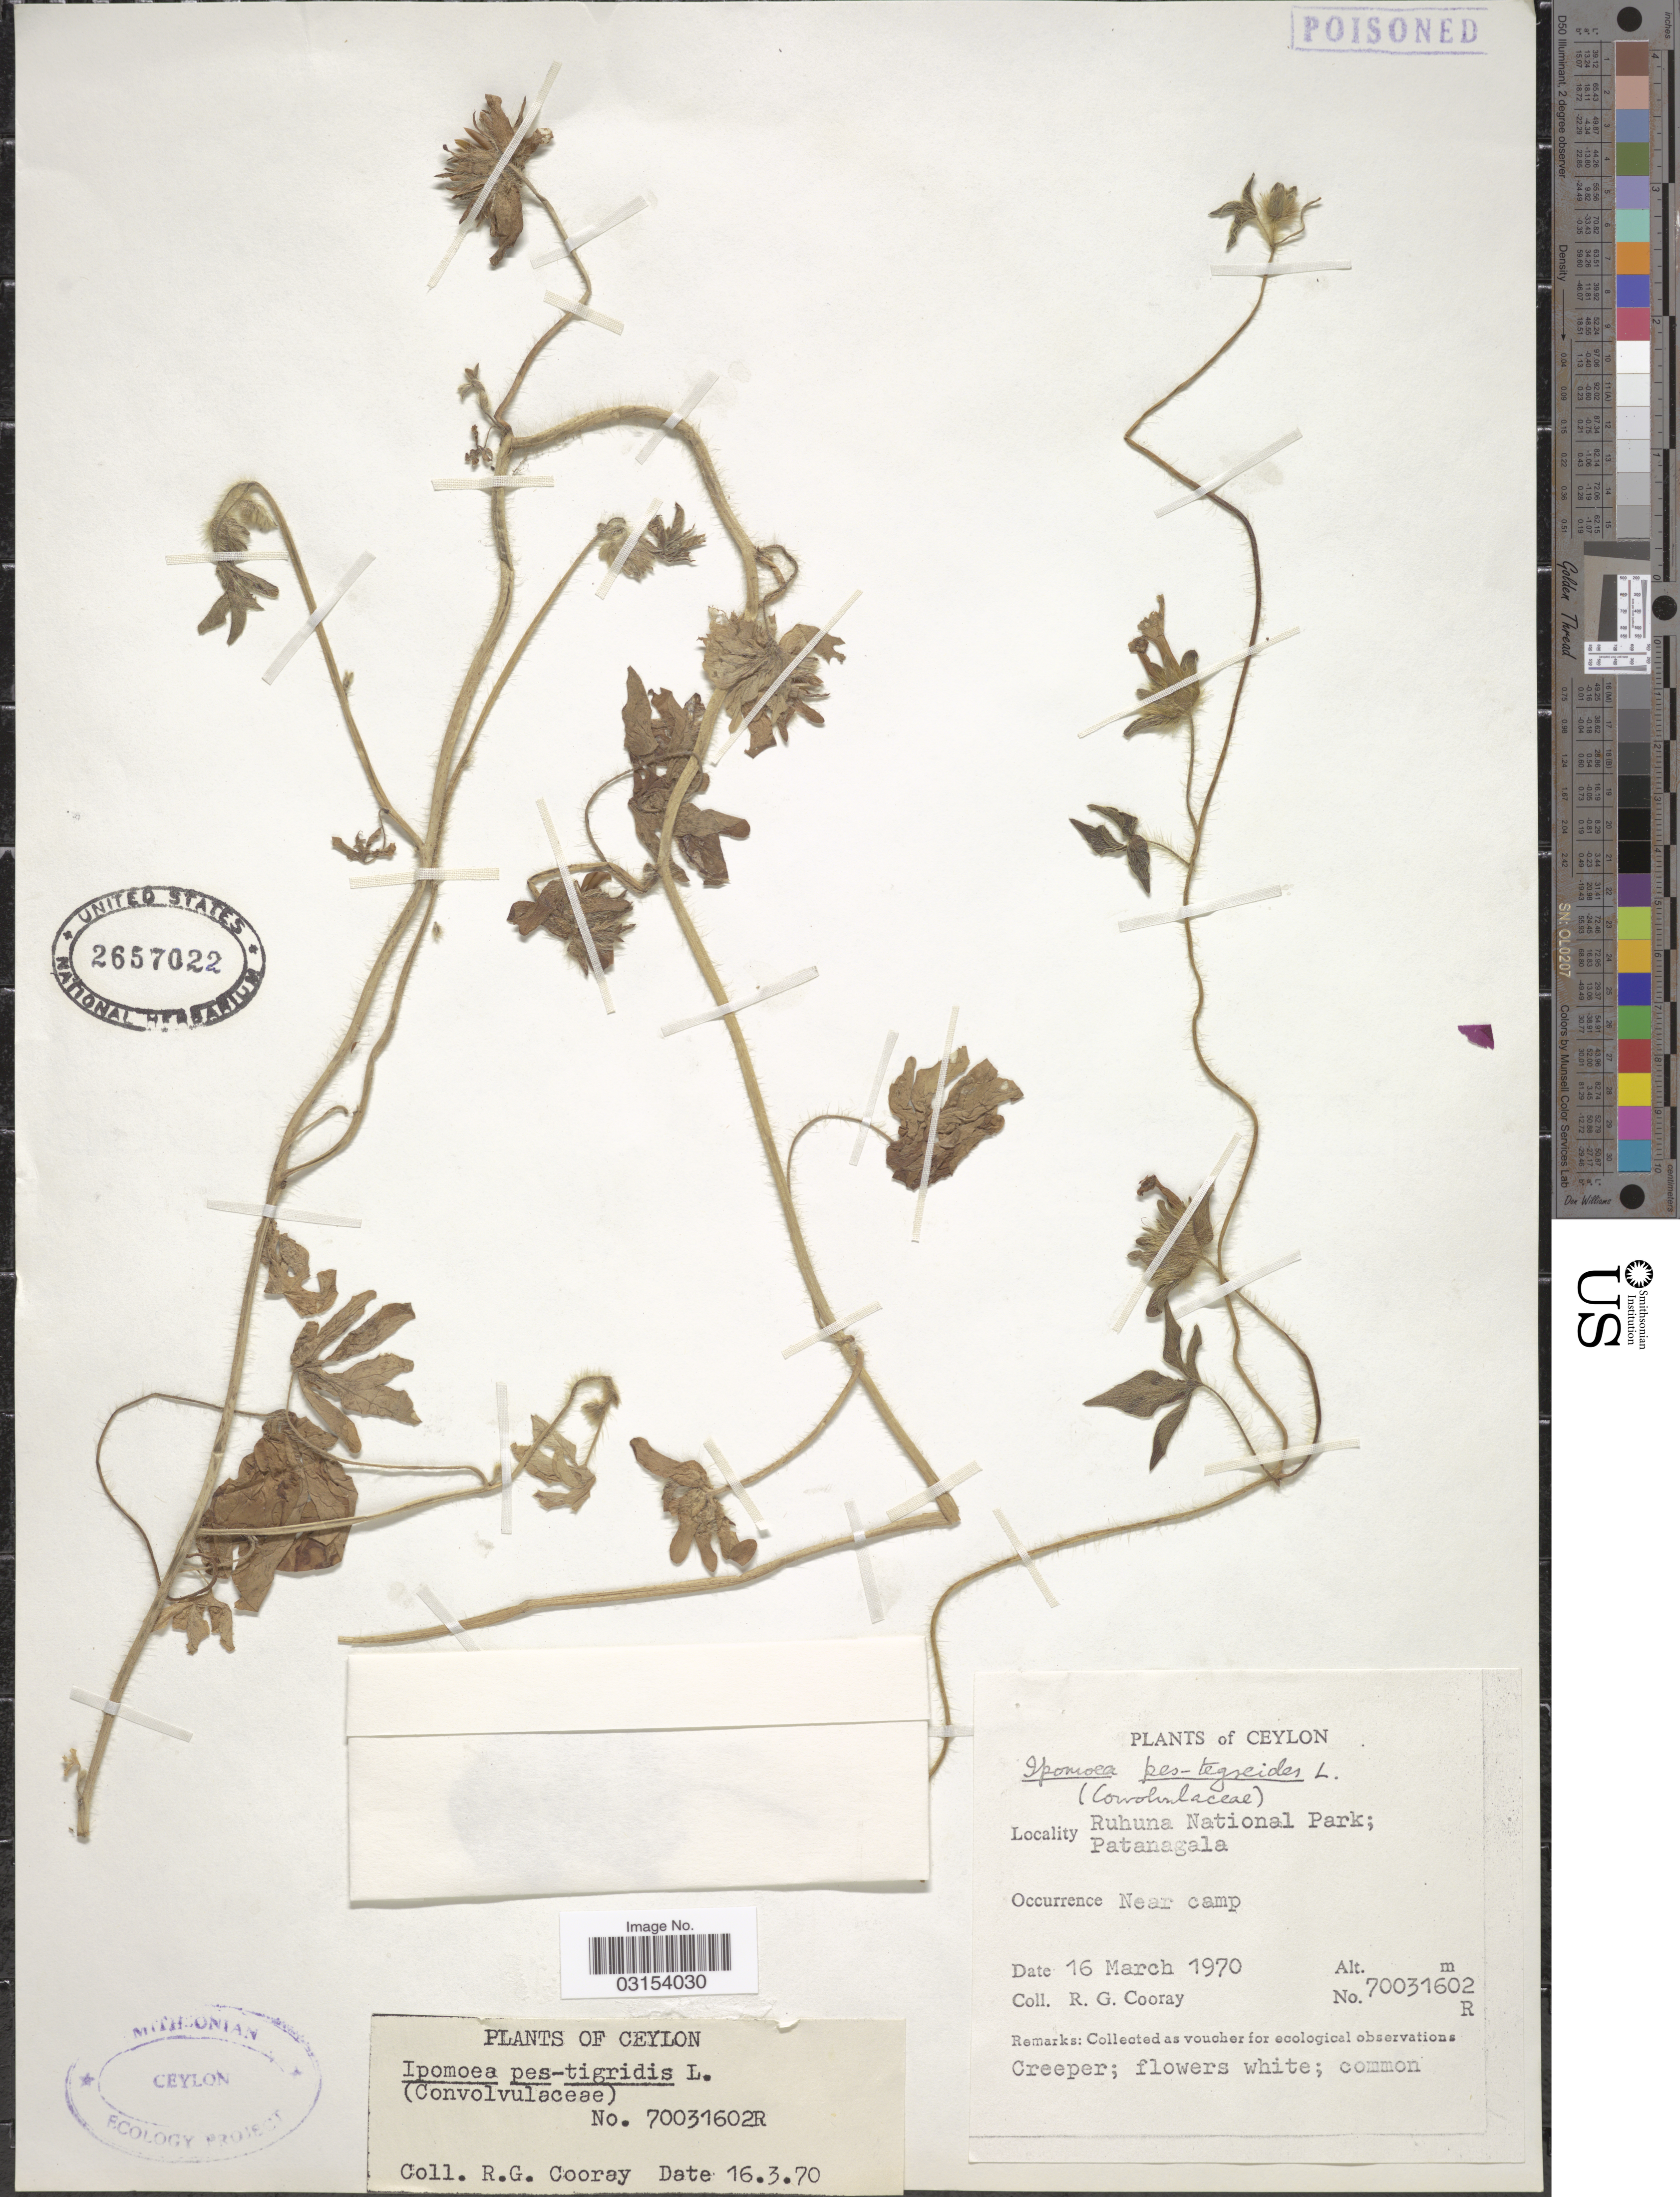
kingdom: Plantae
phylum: Tracheophyta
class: Magnoliopsida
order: Solanales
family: Convolvulaceae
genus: Ipomoea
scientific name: Ipomoea pes-tigridis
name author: L.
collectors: R. Cooray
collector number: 70031602R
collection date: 1970-03-16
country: Sri Lanka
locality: Ceylon. Ruhuna National Park; Patanagala. Near camp.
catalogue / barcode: US 2657022